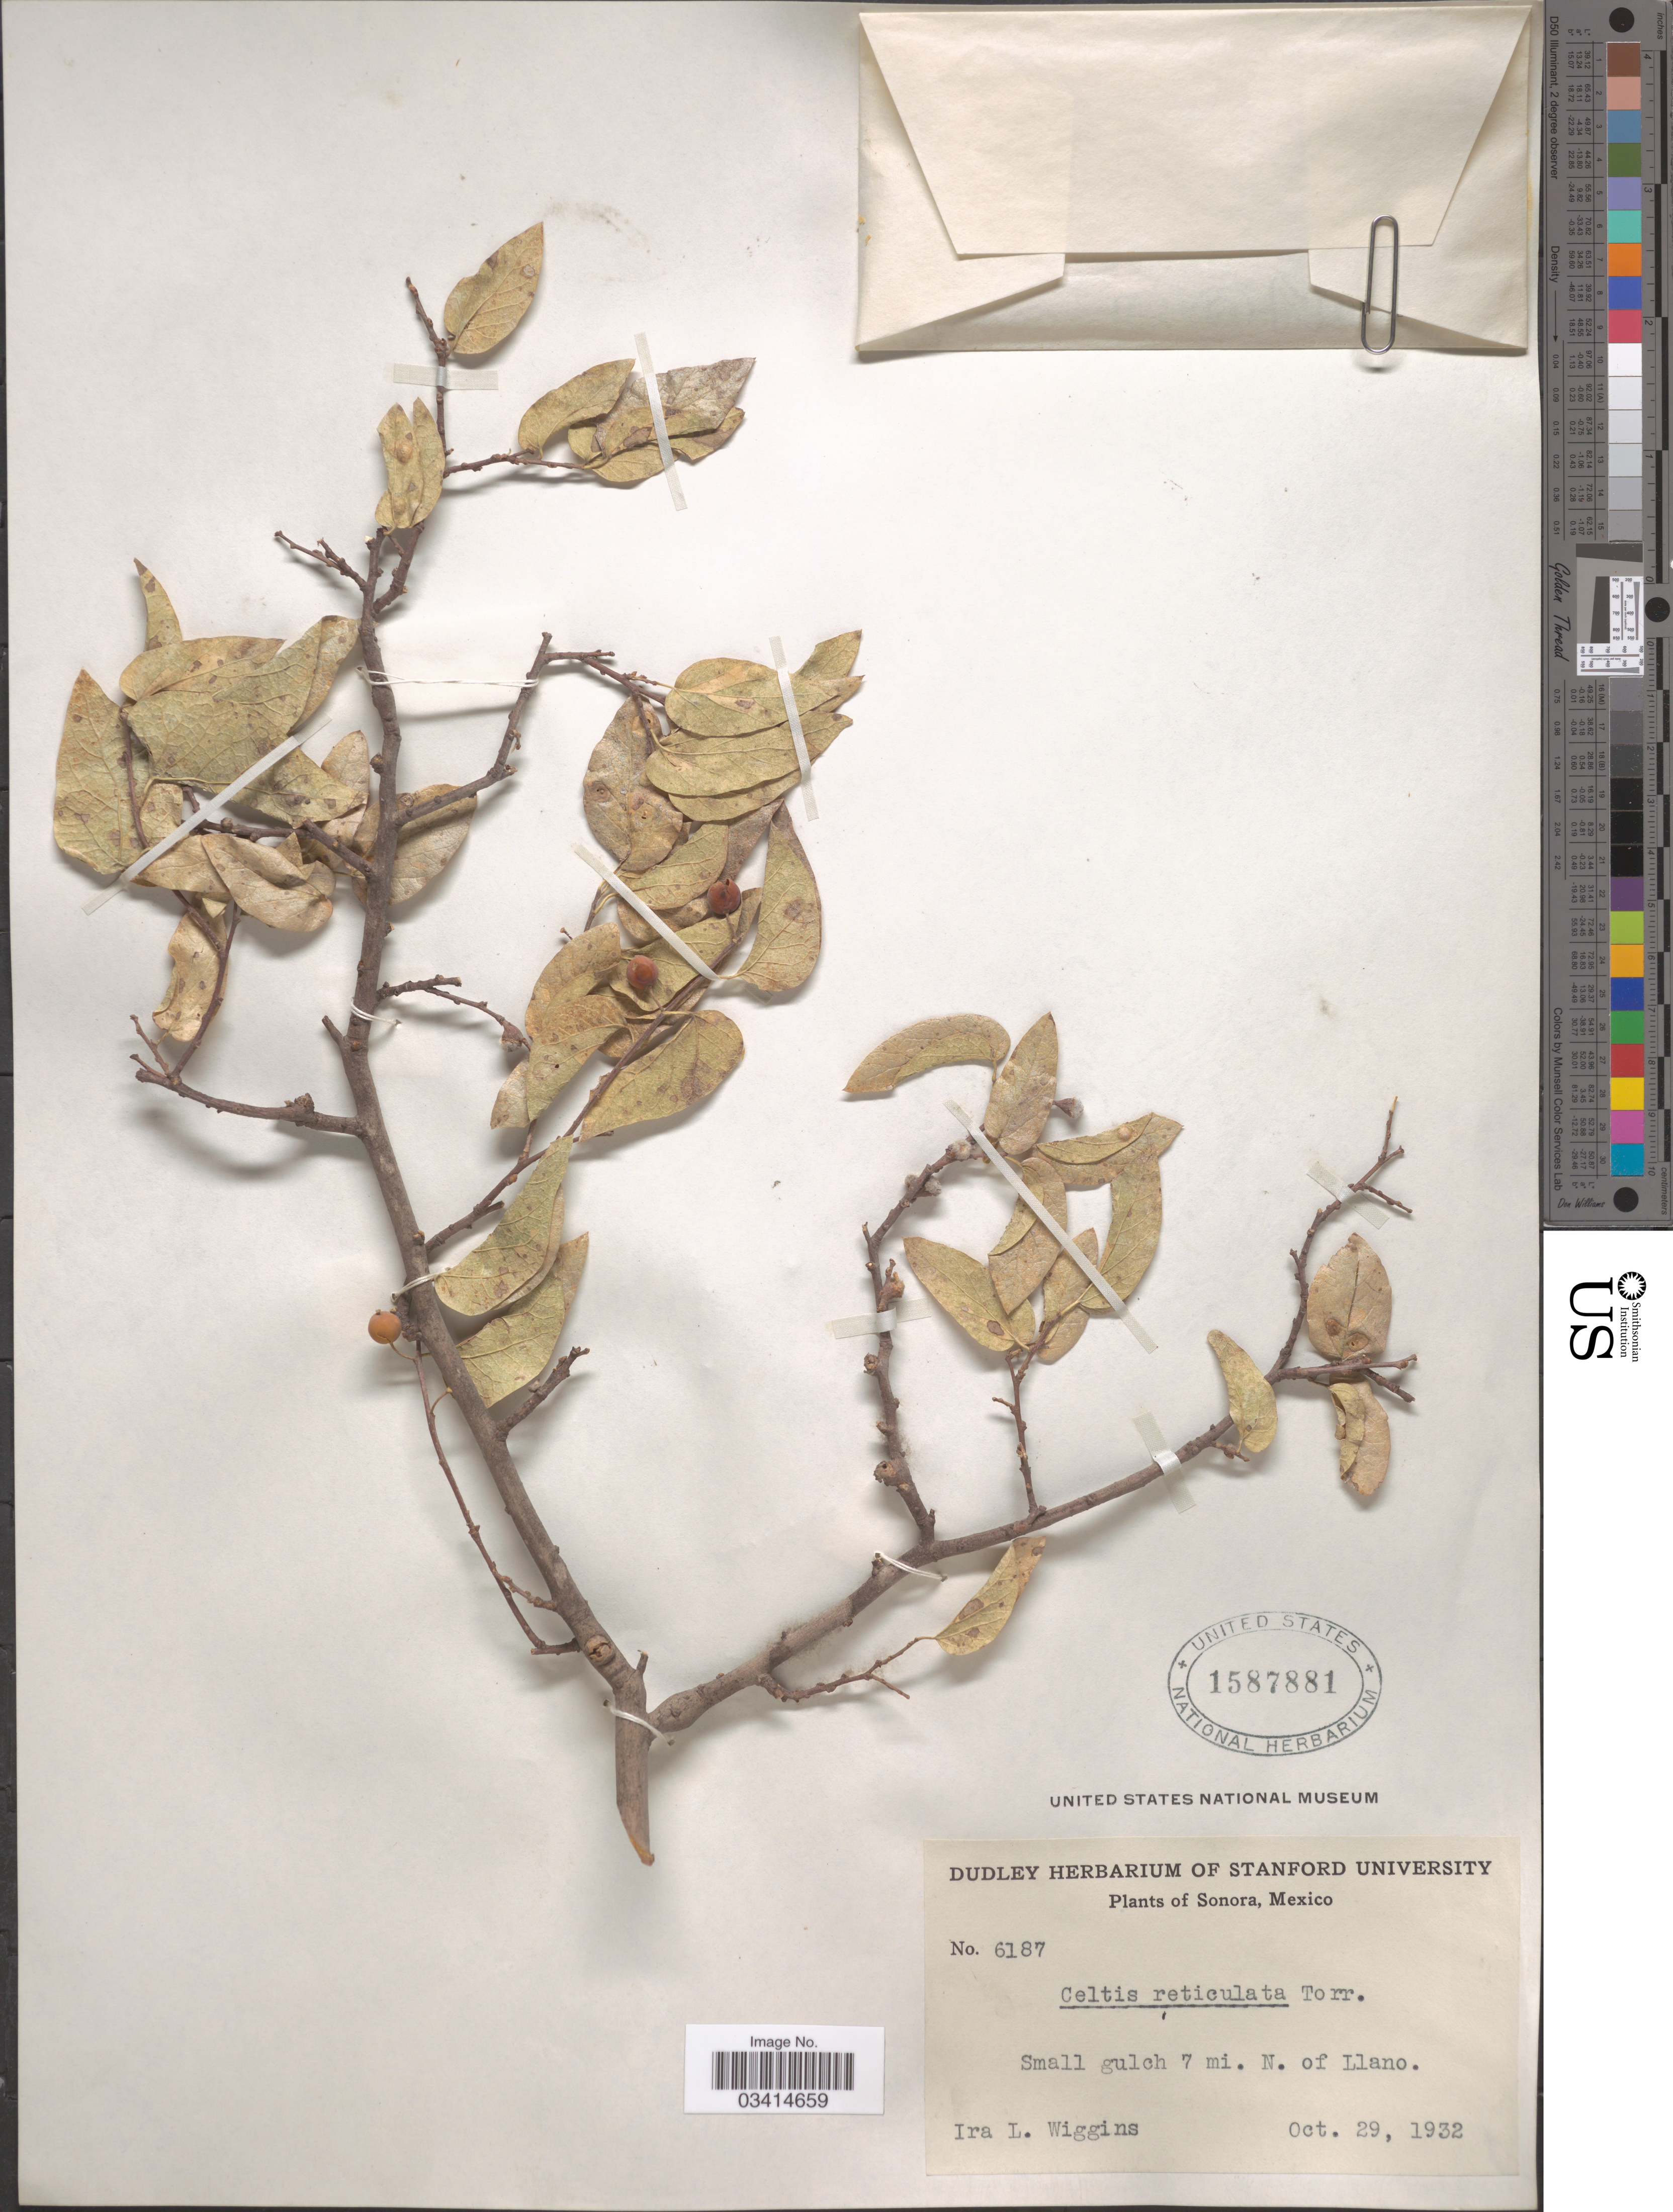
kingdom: Plantae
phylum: Tracheophyta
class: Magnoliopsida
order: Rosales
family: Cannabaceae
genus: Celtis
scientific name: Celtis reticulata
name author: Torr.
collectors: I. L. Wiggins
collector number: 6187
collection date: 1932-10-29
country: Mexico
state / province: Sonora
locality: Small gulch 7 mi. N. of Llano.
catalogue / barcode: US 1587881